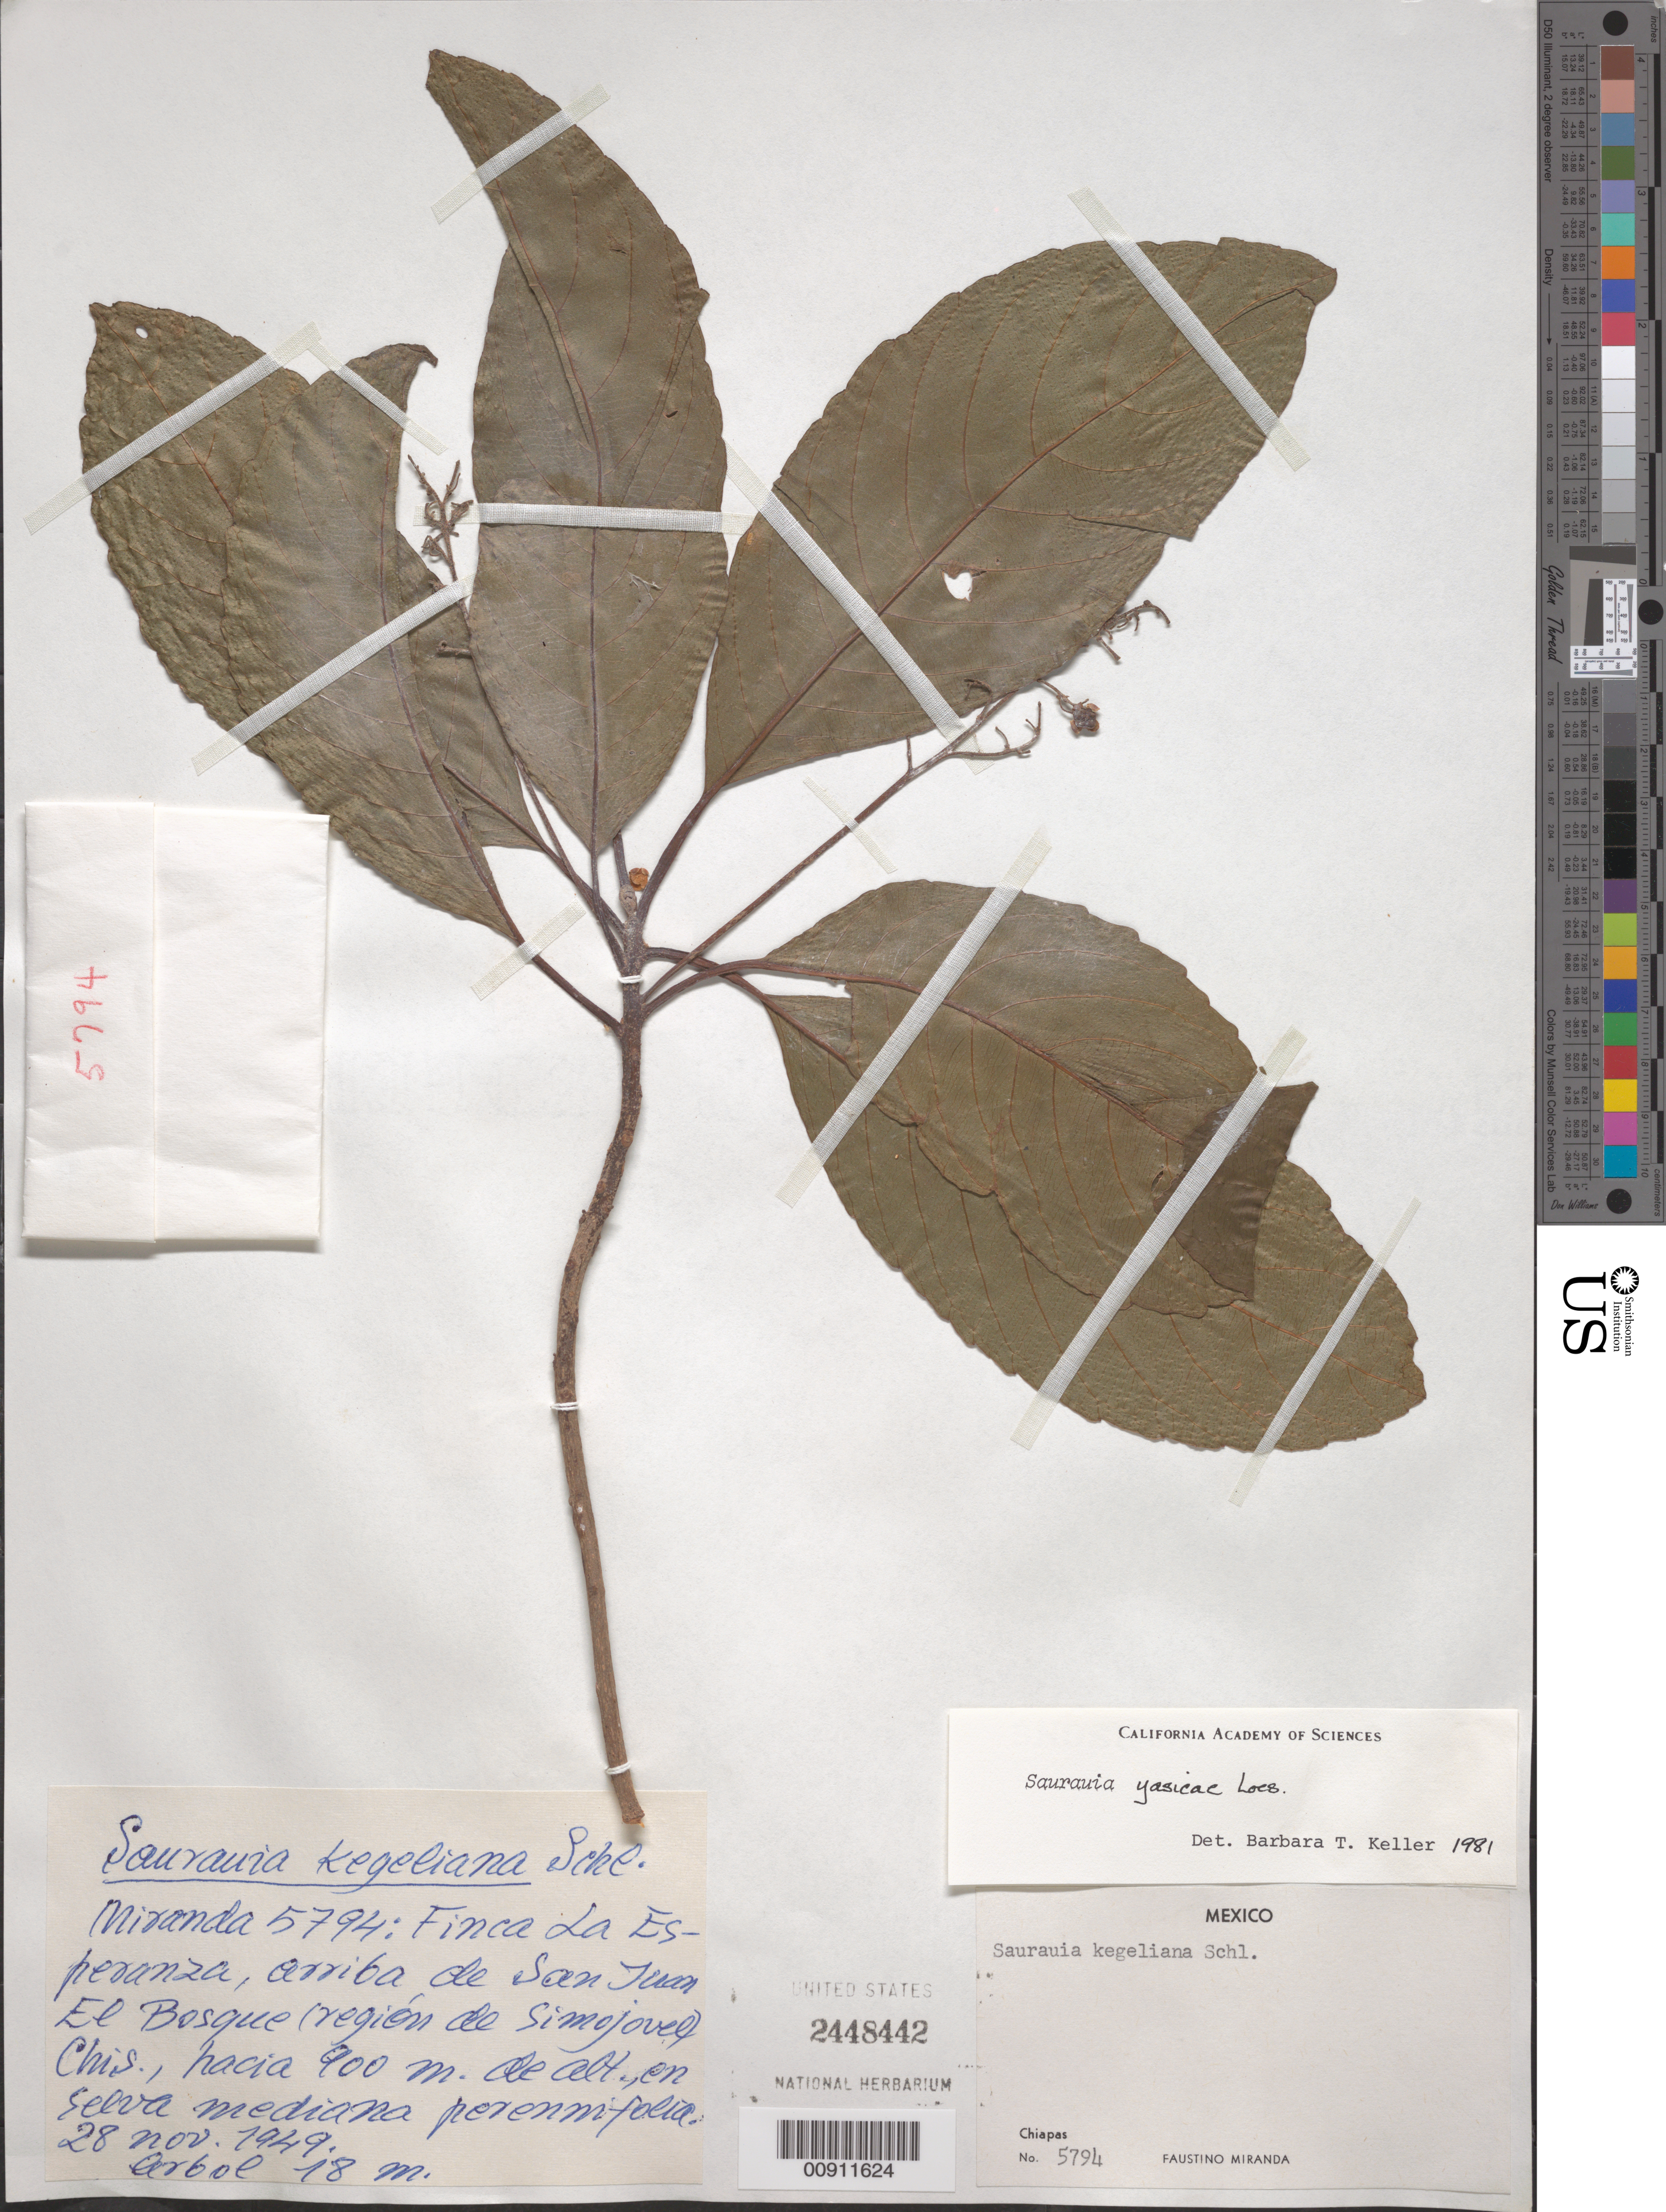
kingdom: Plantae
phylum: Tracheophyta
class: Magnoliopsida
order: Ericales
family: Actinidiaceae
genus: Saurauia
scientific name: Saurauia yasicae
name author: Loes.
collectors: Miranda G., F.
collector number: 5794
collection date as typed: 28 Nov 1949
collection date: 1949-11-28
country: Mexico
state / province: Chiapas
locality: Finca La Esperanza, arriba de San Juan El Bosque (región de Simojovel), Chiapas.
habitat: Selva mediana perennifolia.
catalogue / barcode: US 2448442